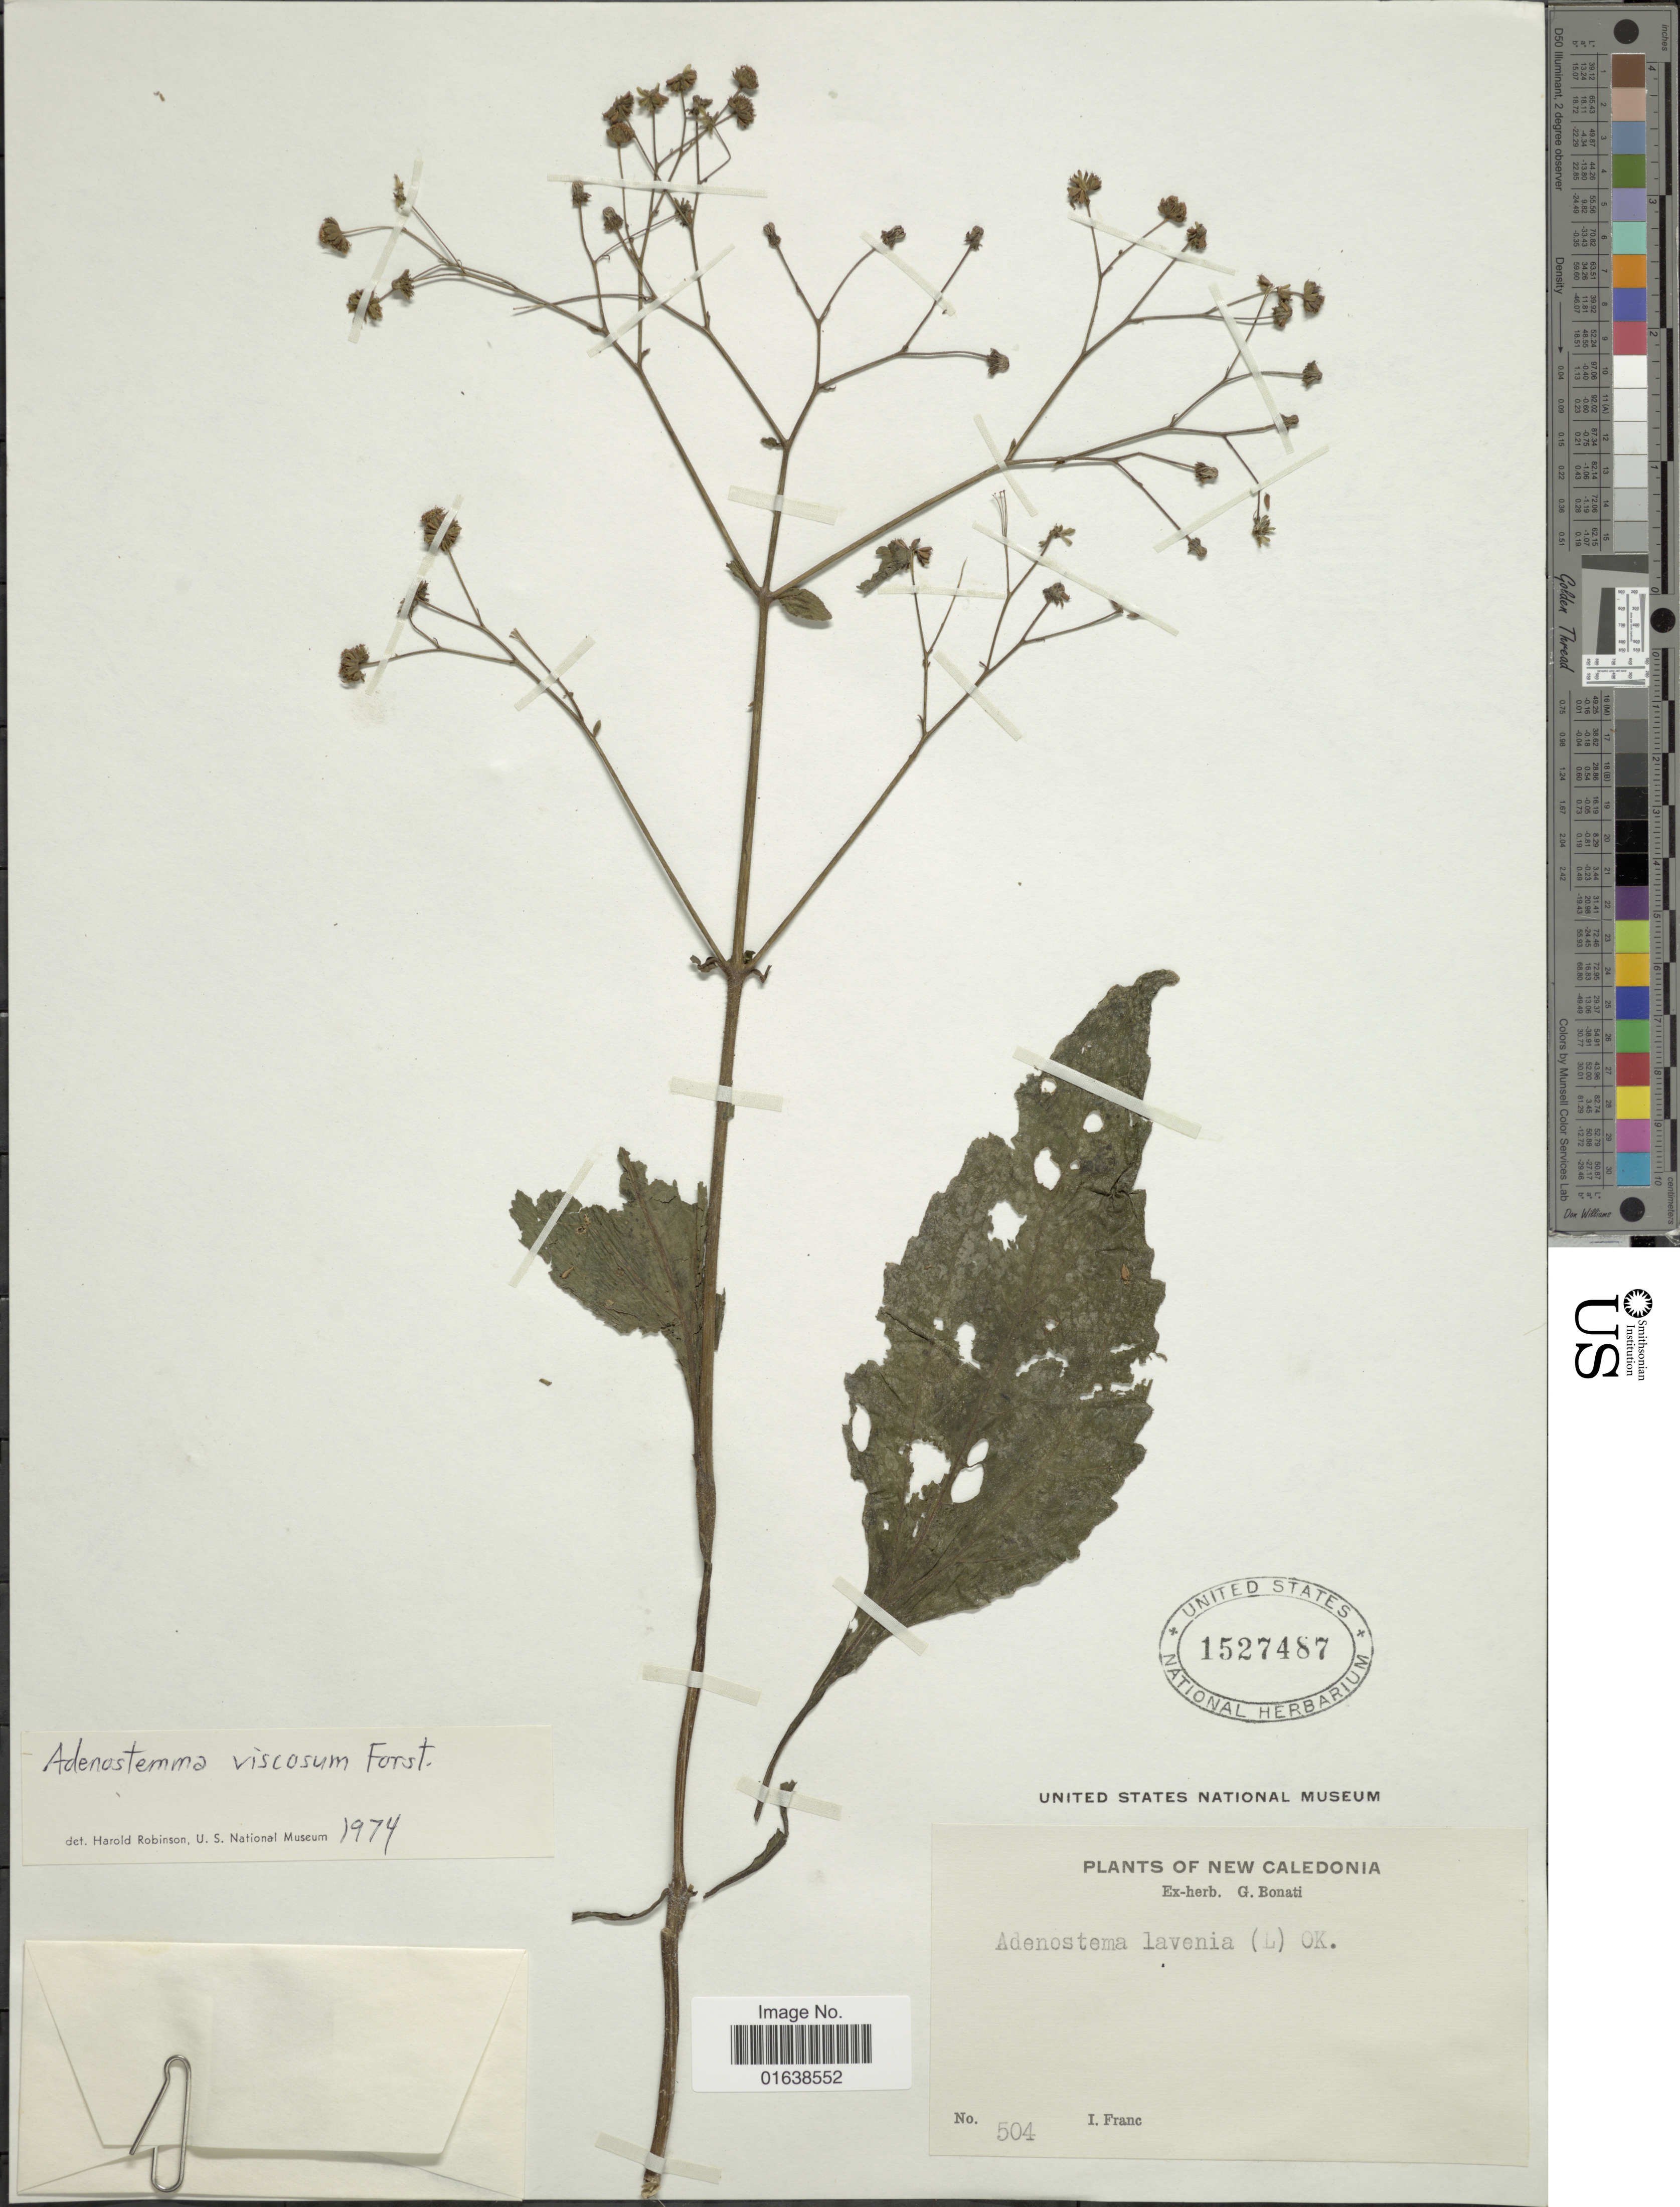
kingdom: Plantae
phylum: Tracheophyta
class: Magnoliopsida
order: Asterales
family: Asteraceae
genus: Adenostemma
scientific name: Adenostemma viscosum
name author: J.R. Forst. & G. Forst.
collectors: I. Franc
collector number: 504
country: New Caledonia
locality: New Caledonia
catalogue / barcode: US 1527487